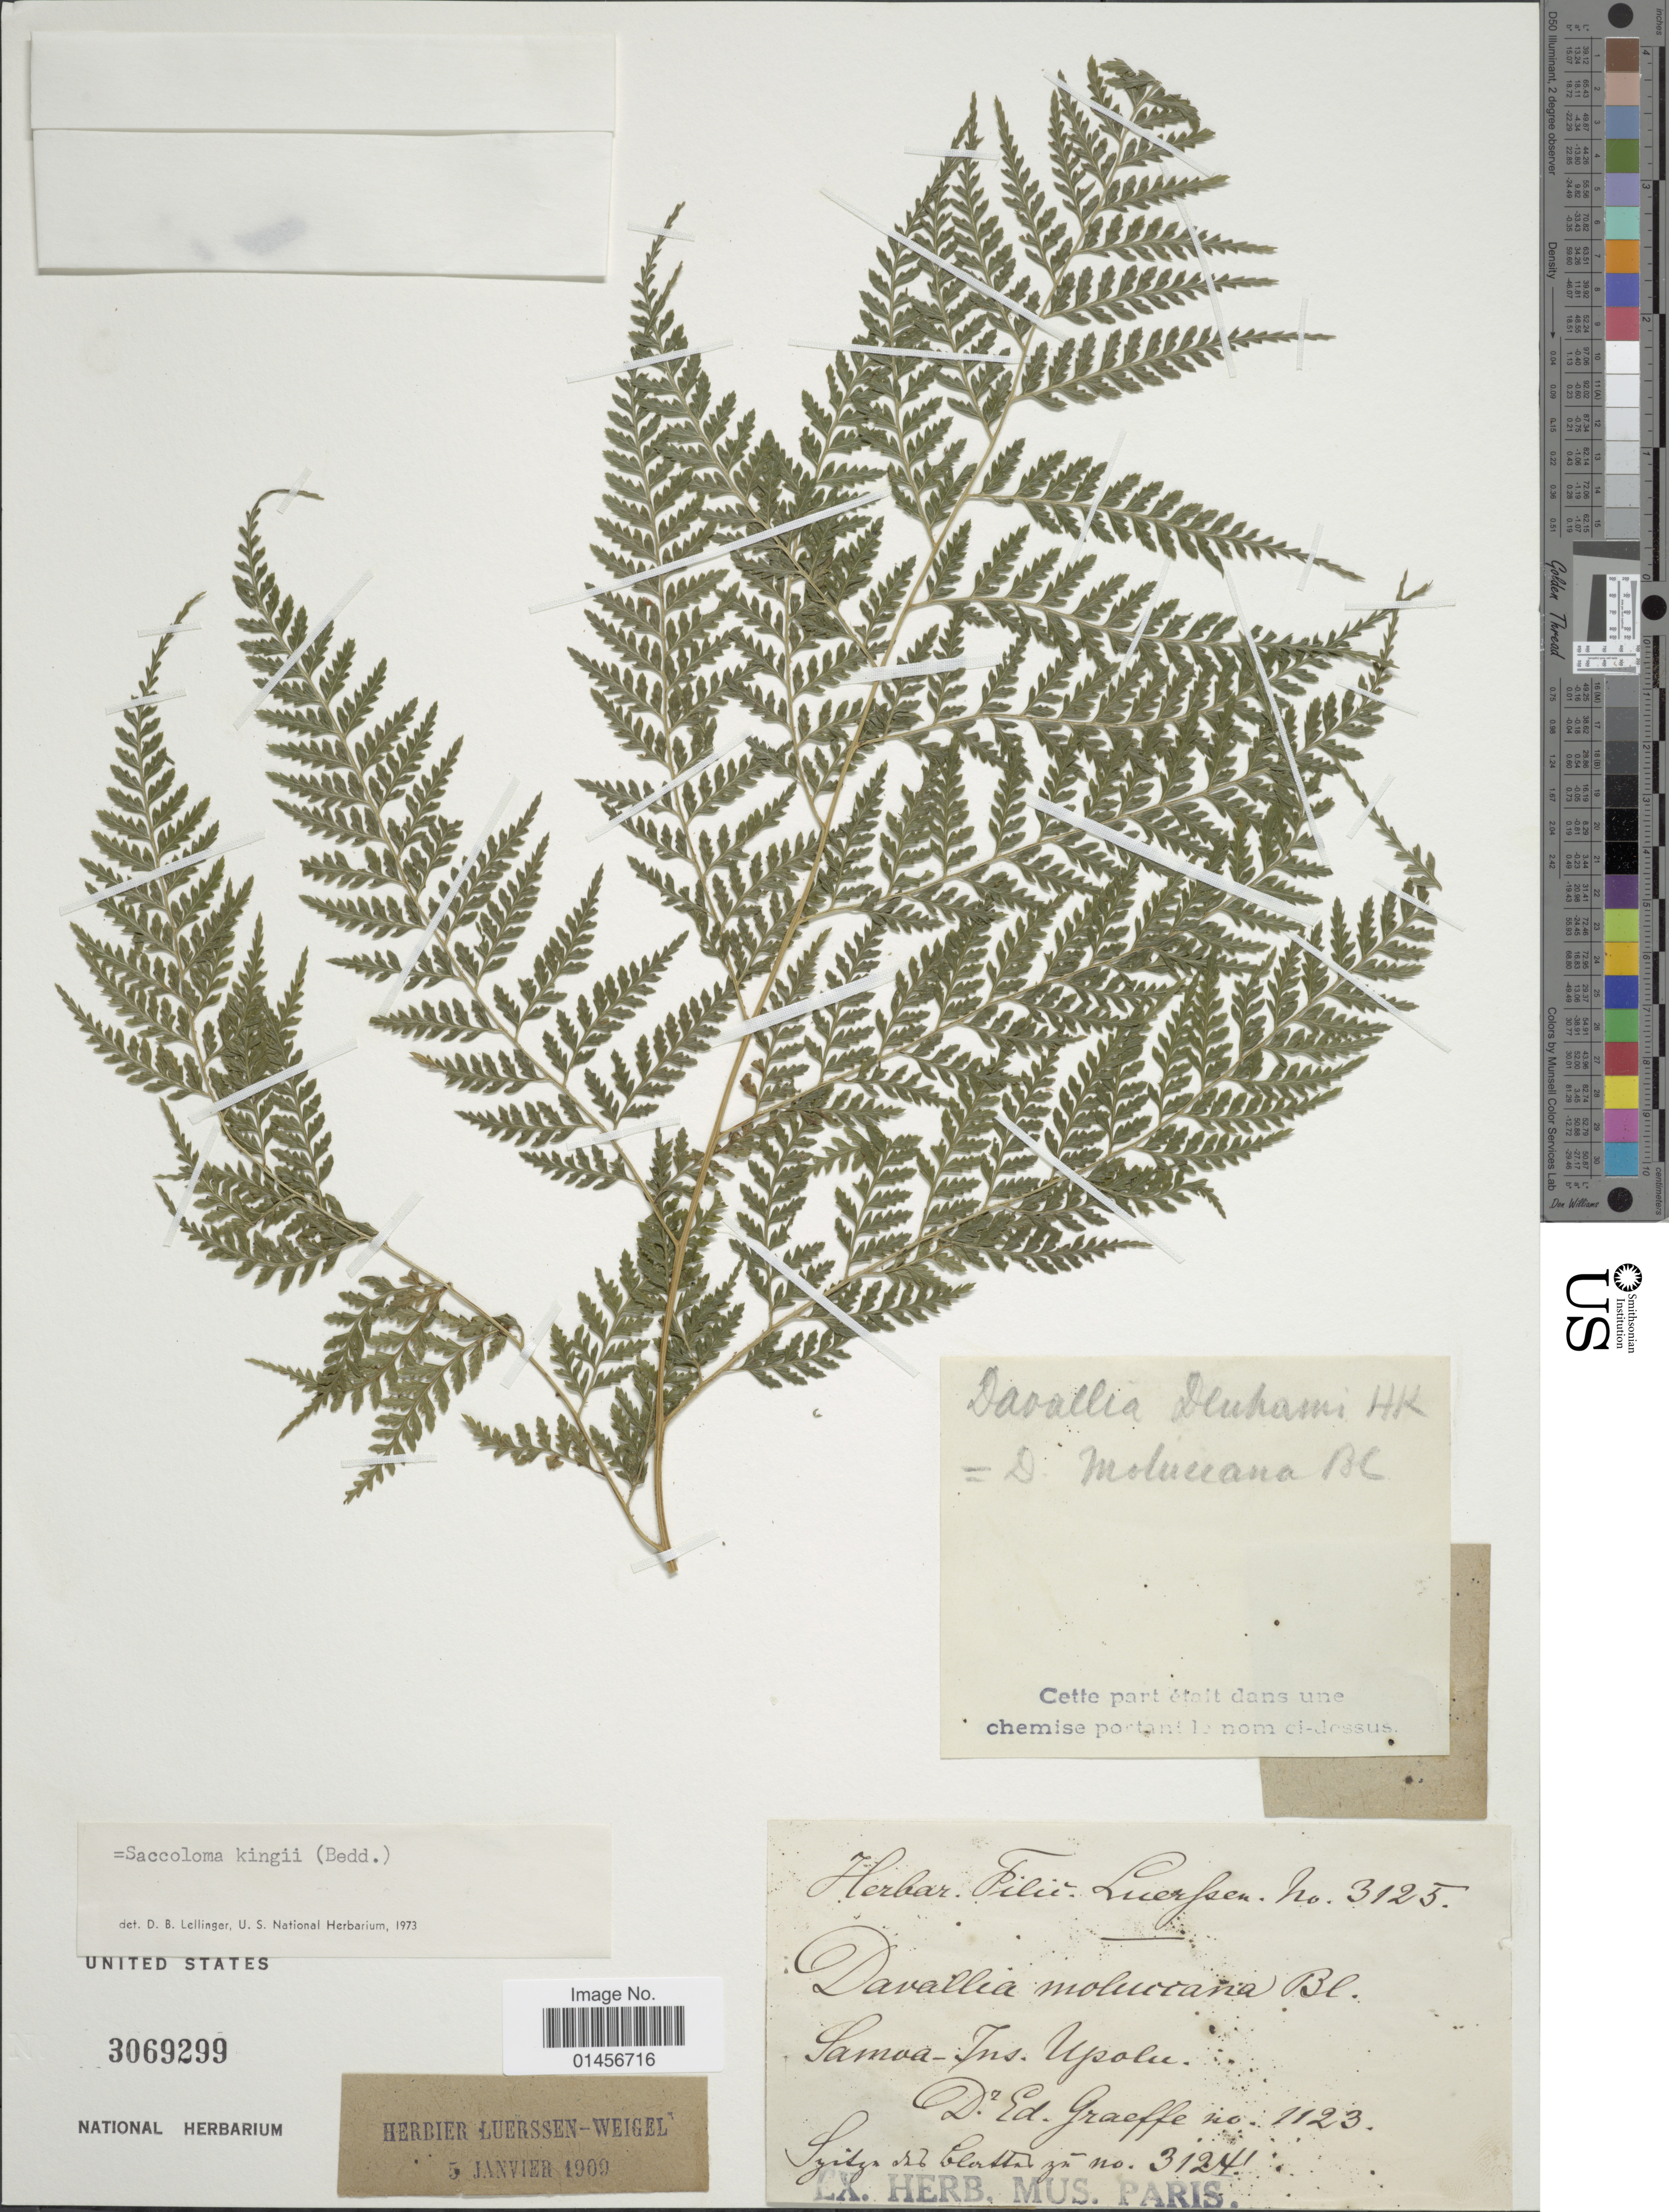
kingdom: Plantae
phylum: Tracheophyta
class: Polypodiopsida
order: Polypodiales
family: Saccolomataceae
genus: Saccoloma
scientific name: Saccoloma molucannum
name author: (Blume) Mett. & Kuhn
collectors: E. Graeffe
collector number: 1123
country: Samoa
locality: Samoa-Ins, Upolu.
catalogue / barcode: US 3069299